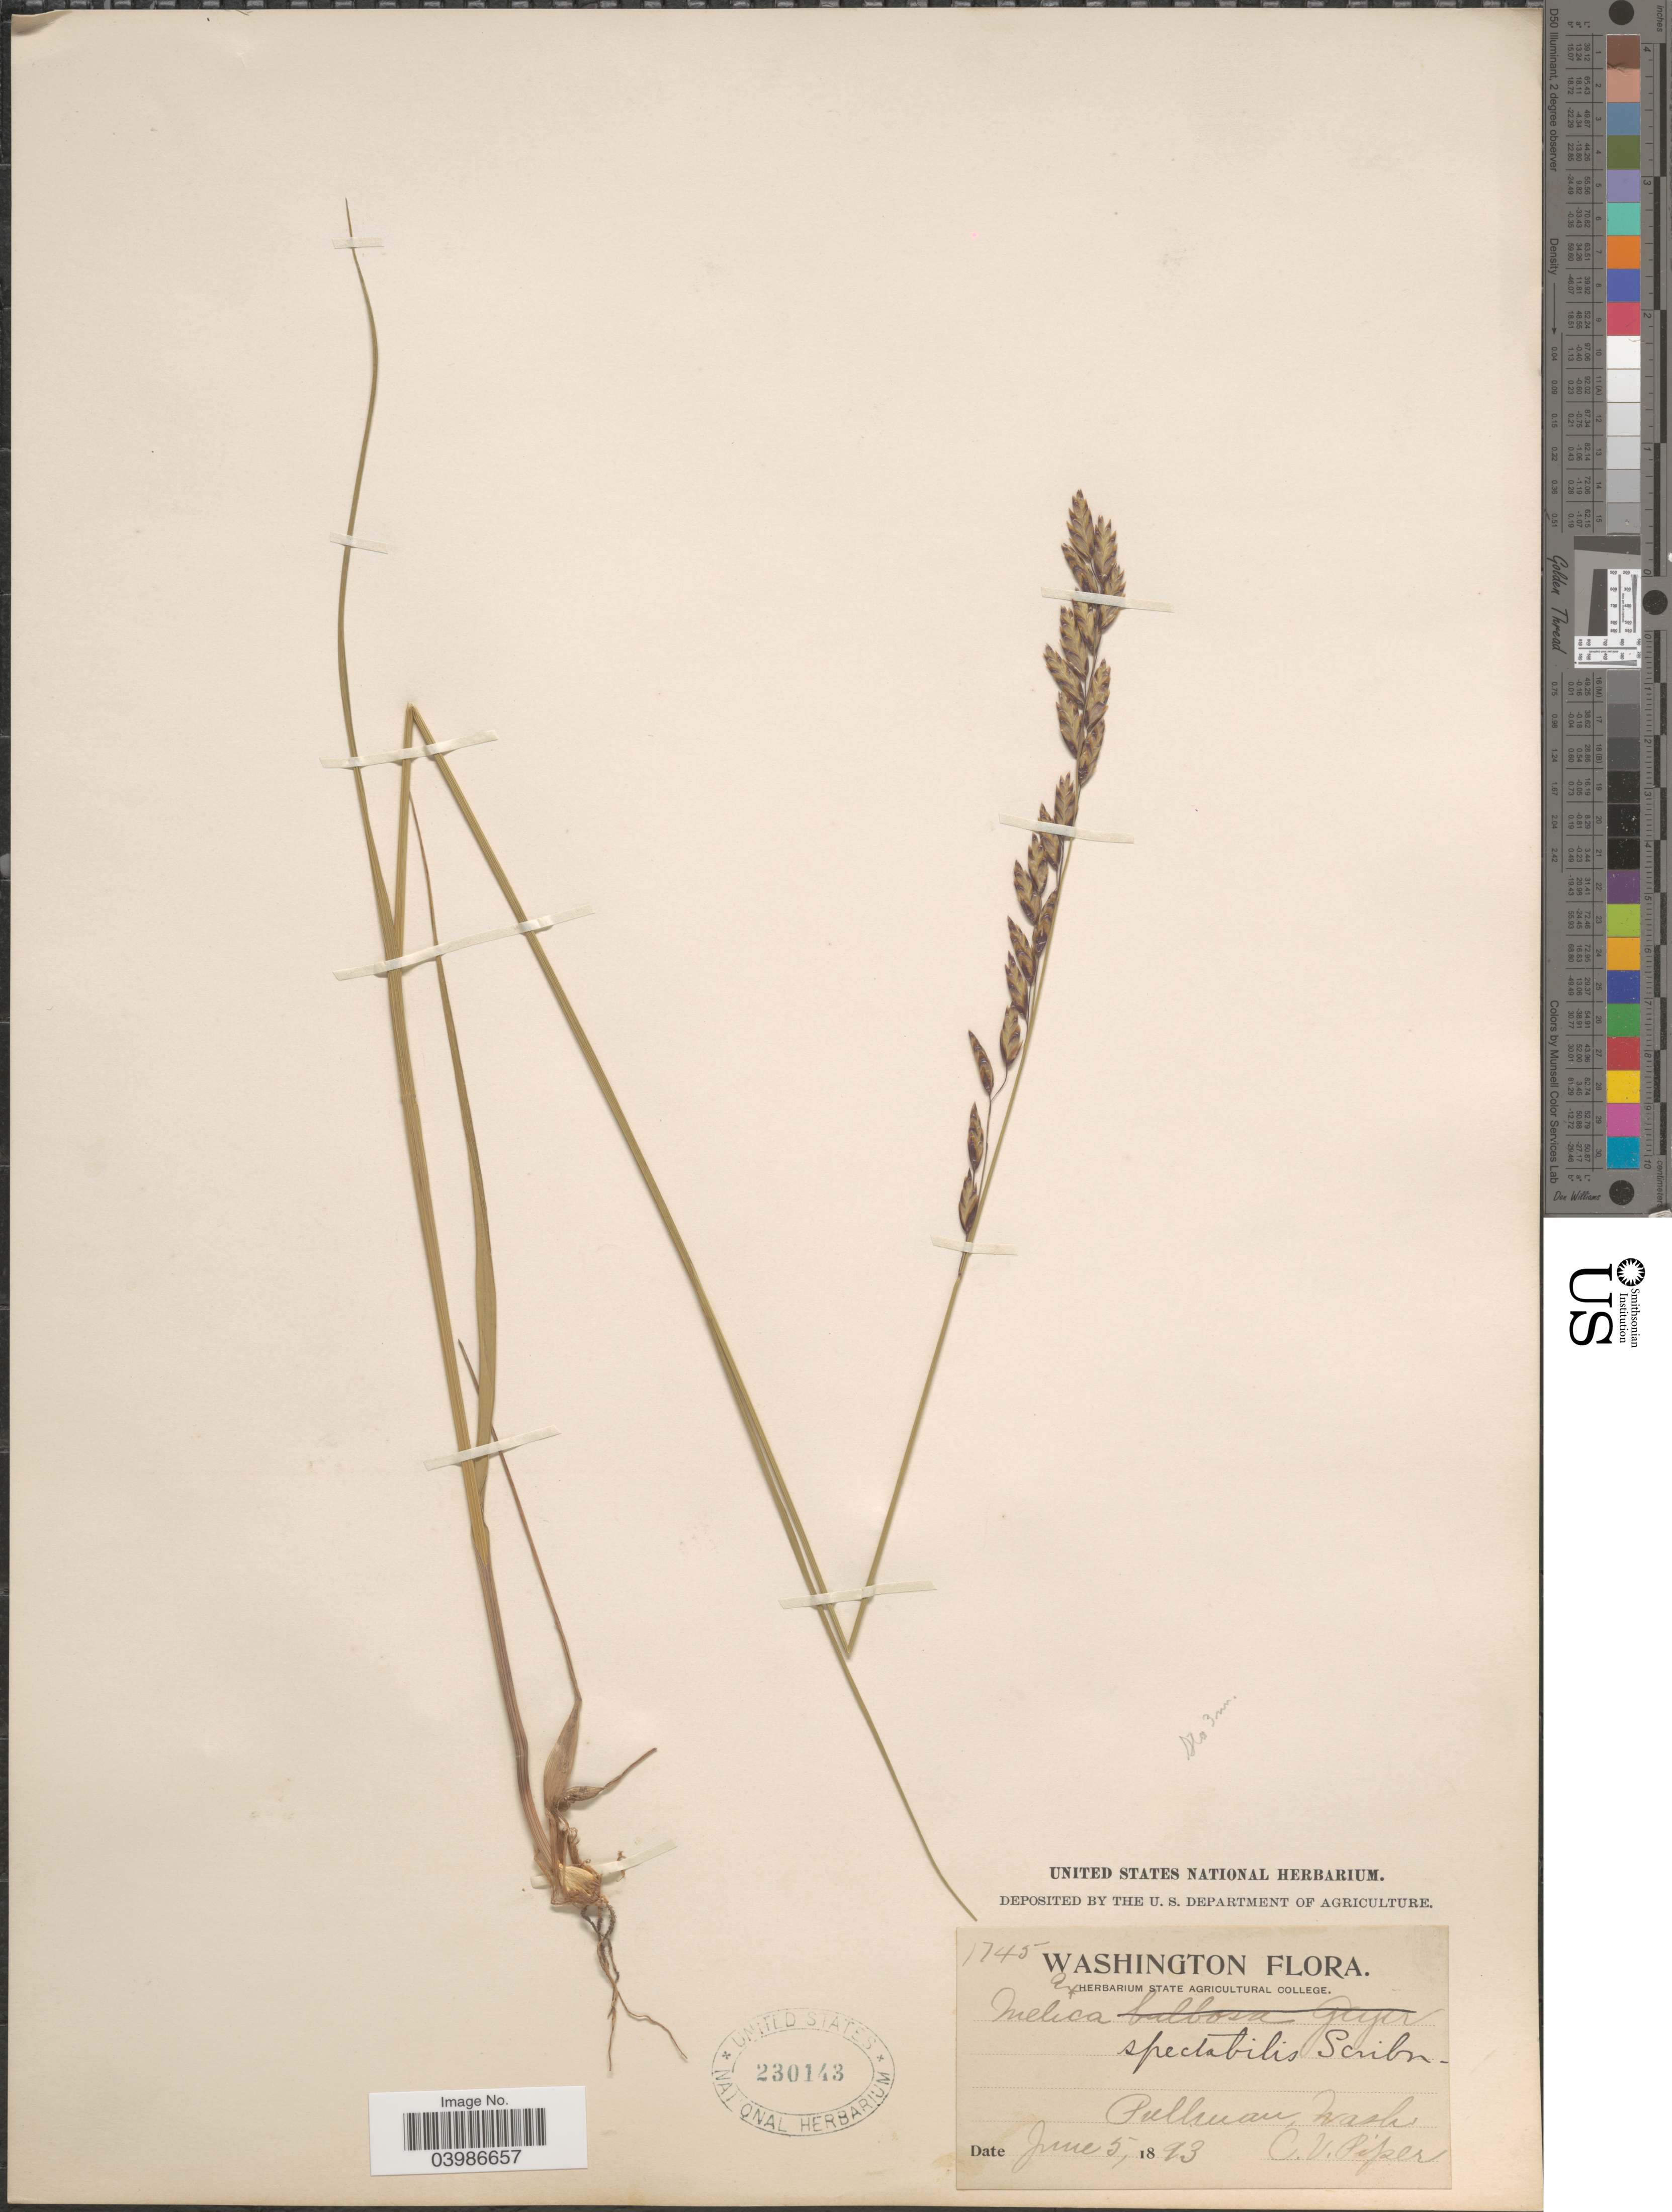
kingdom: Plantae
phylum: Tracheophyta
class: Liliopsida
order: Poales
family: Poaceae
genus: Melica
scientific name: Melica spectabilis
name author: Scribn.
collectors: C. V. Piper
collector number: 1745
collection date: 1893-06-05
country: United States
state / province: Washington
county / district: Whitman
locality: Pullman.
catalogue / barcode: US 230143